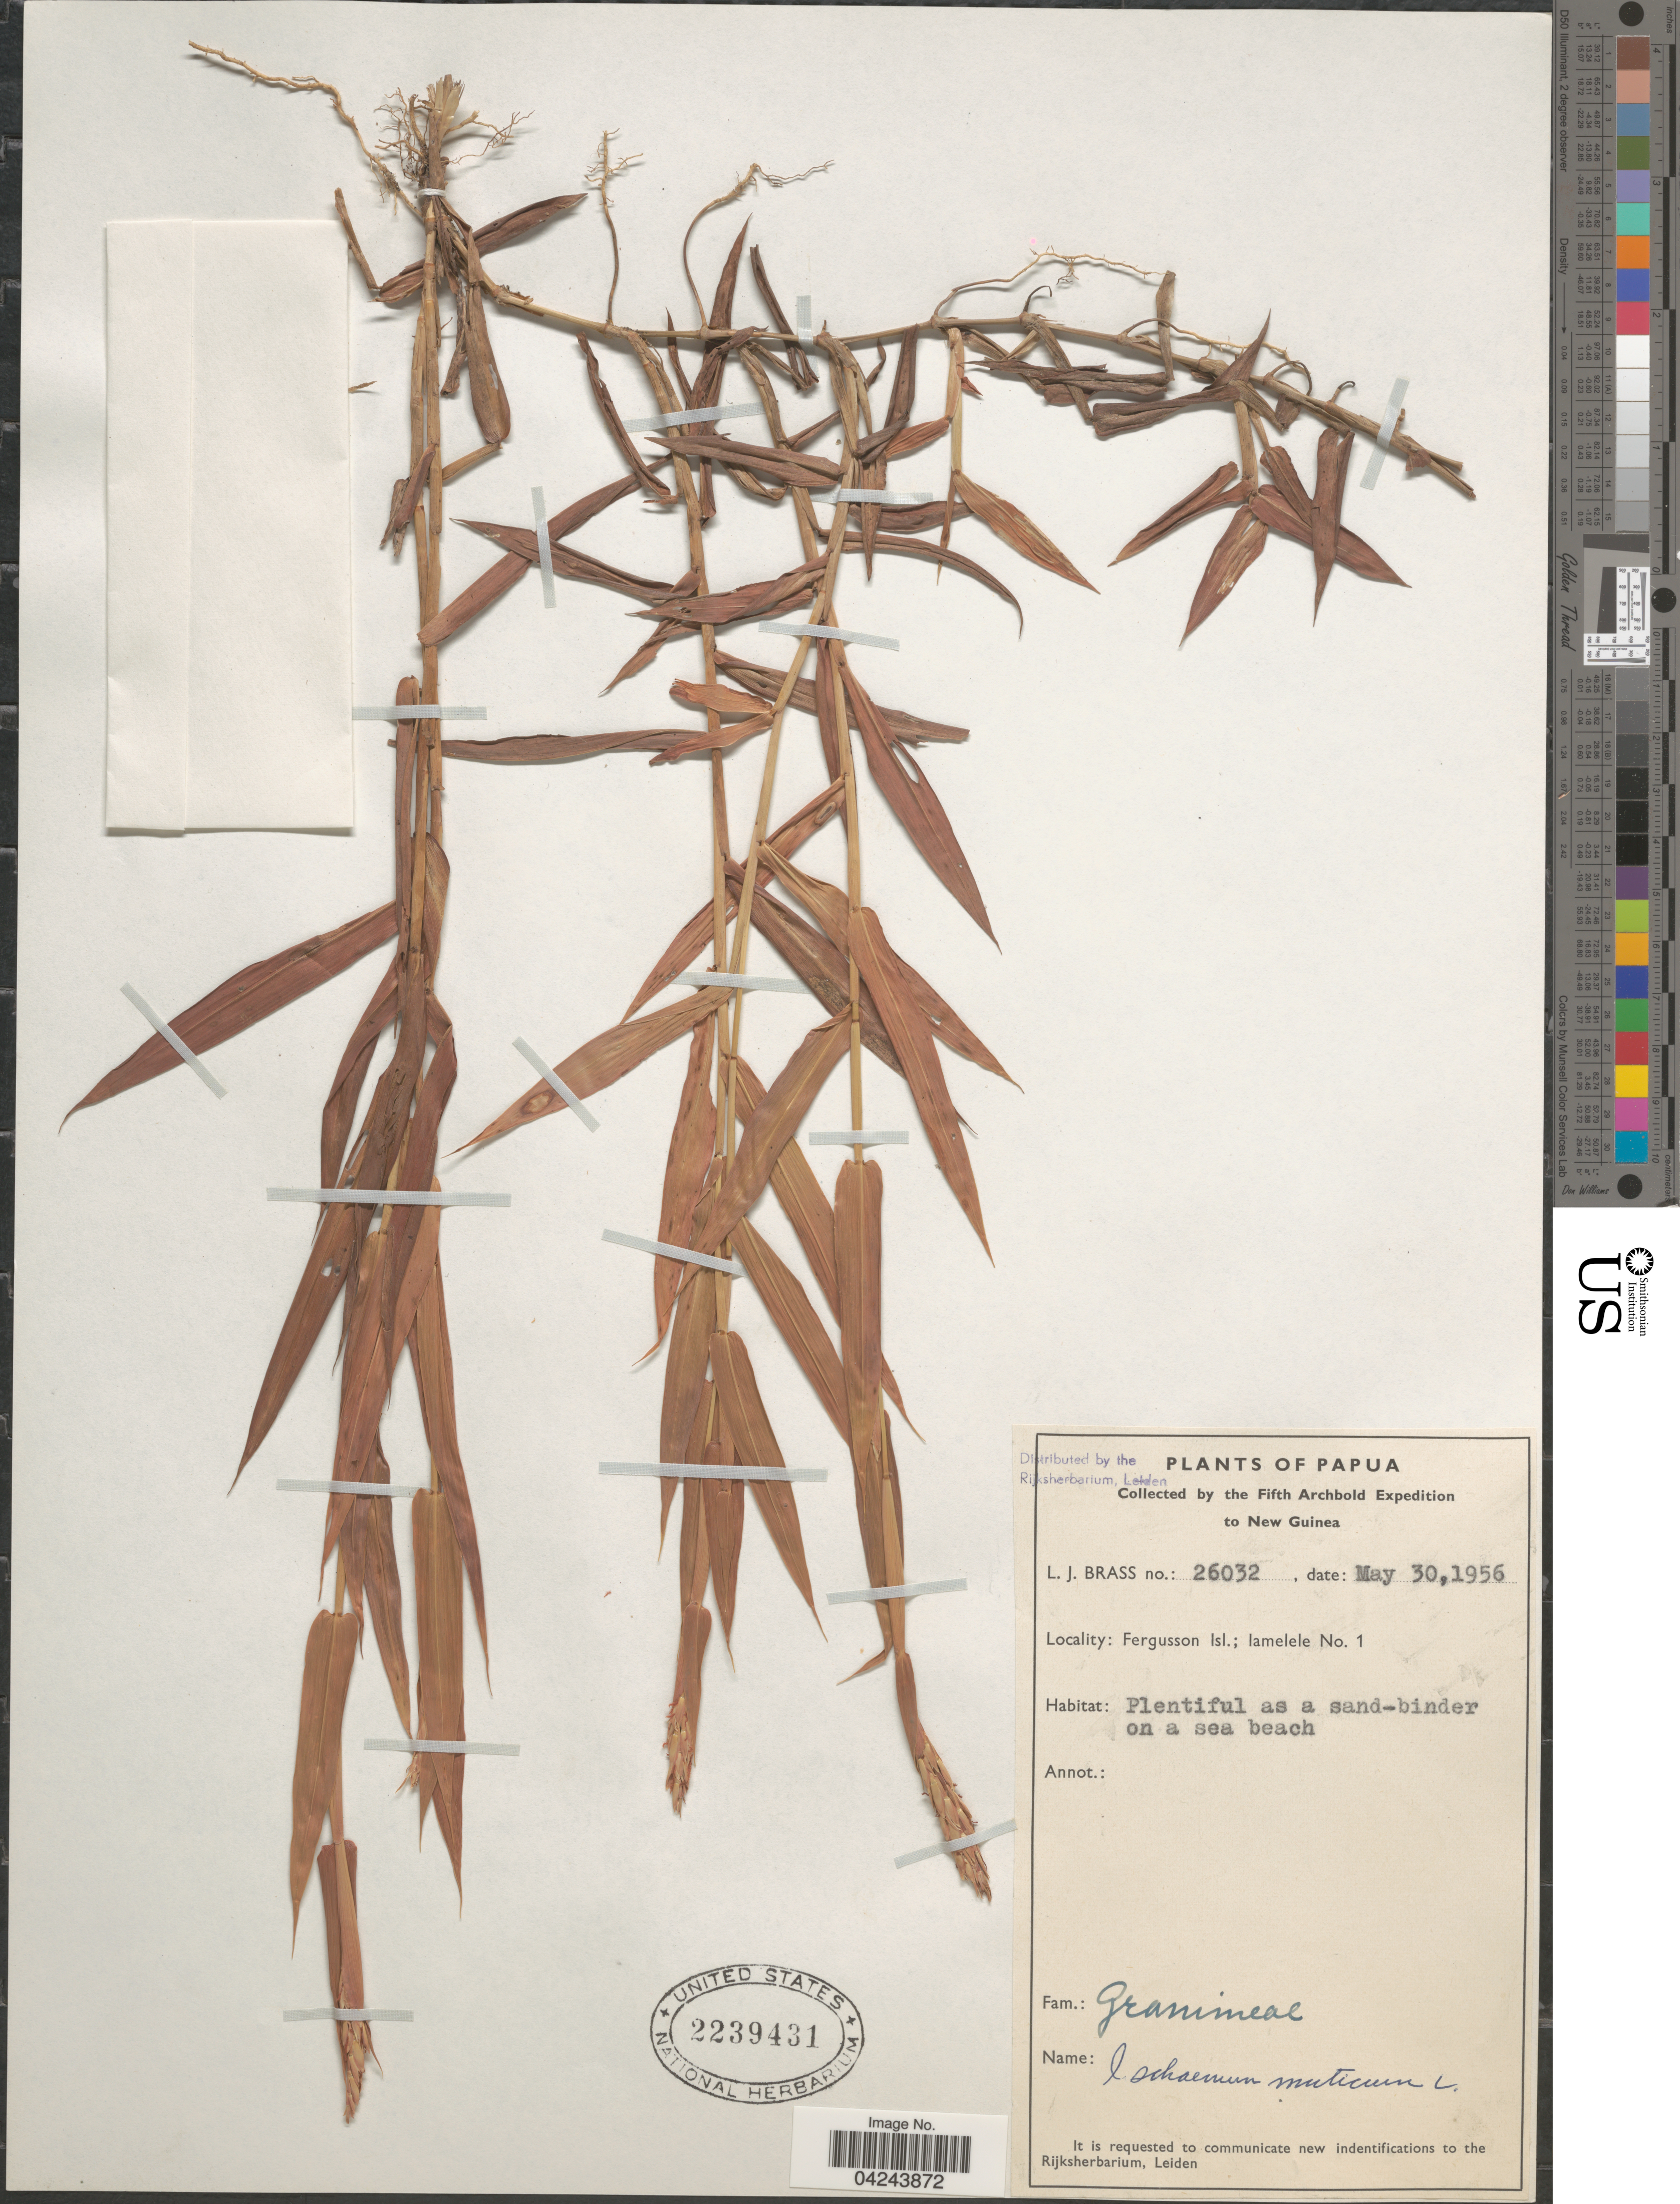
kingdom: Plantae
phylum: Tracheophyta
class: Liliopsida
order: Poales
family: Poaceae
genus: Ischaemum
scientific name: Ischaemum muticum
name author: L.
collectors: L. J. Brass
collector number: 26032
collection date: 1956-05-30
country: Papua New Guinea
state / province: Milne Bay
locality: Papua. The Fifth Archbold Expedition to New Guinea. Fergusson Isl.: lamelele No. 1.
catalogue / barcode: US 2239431